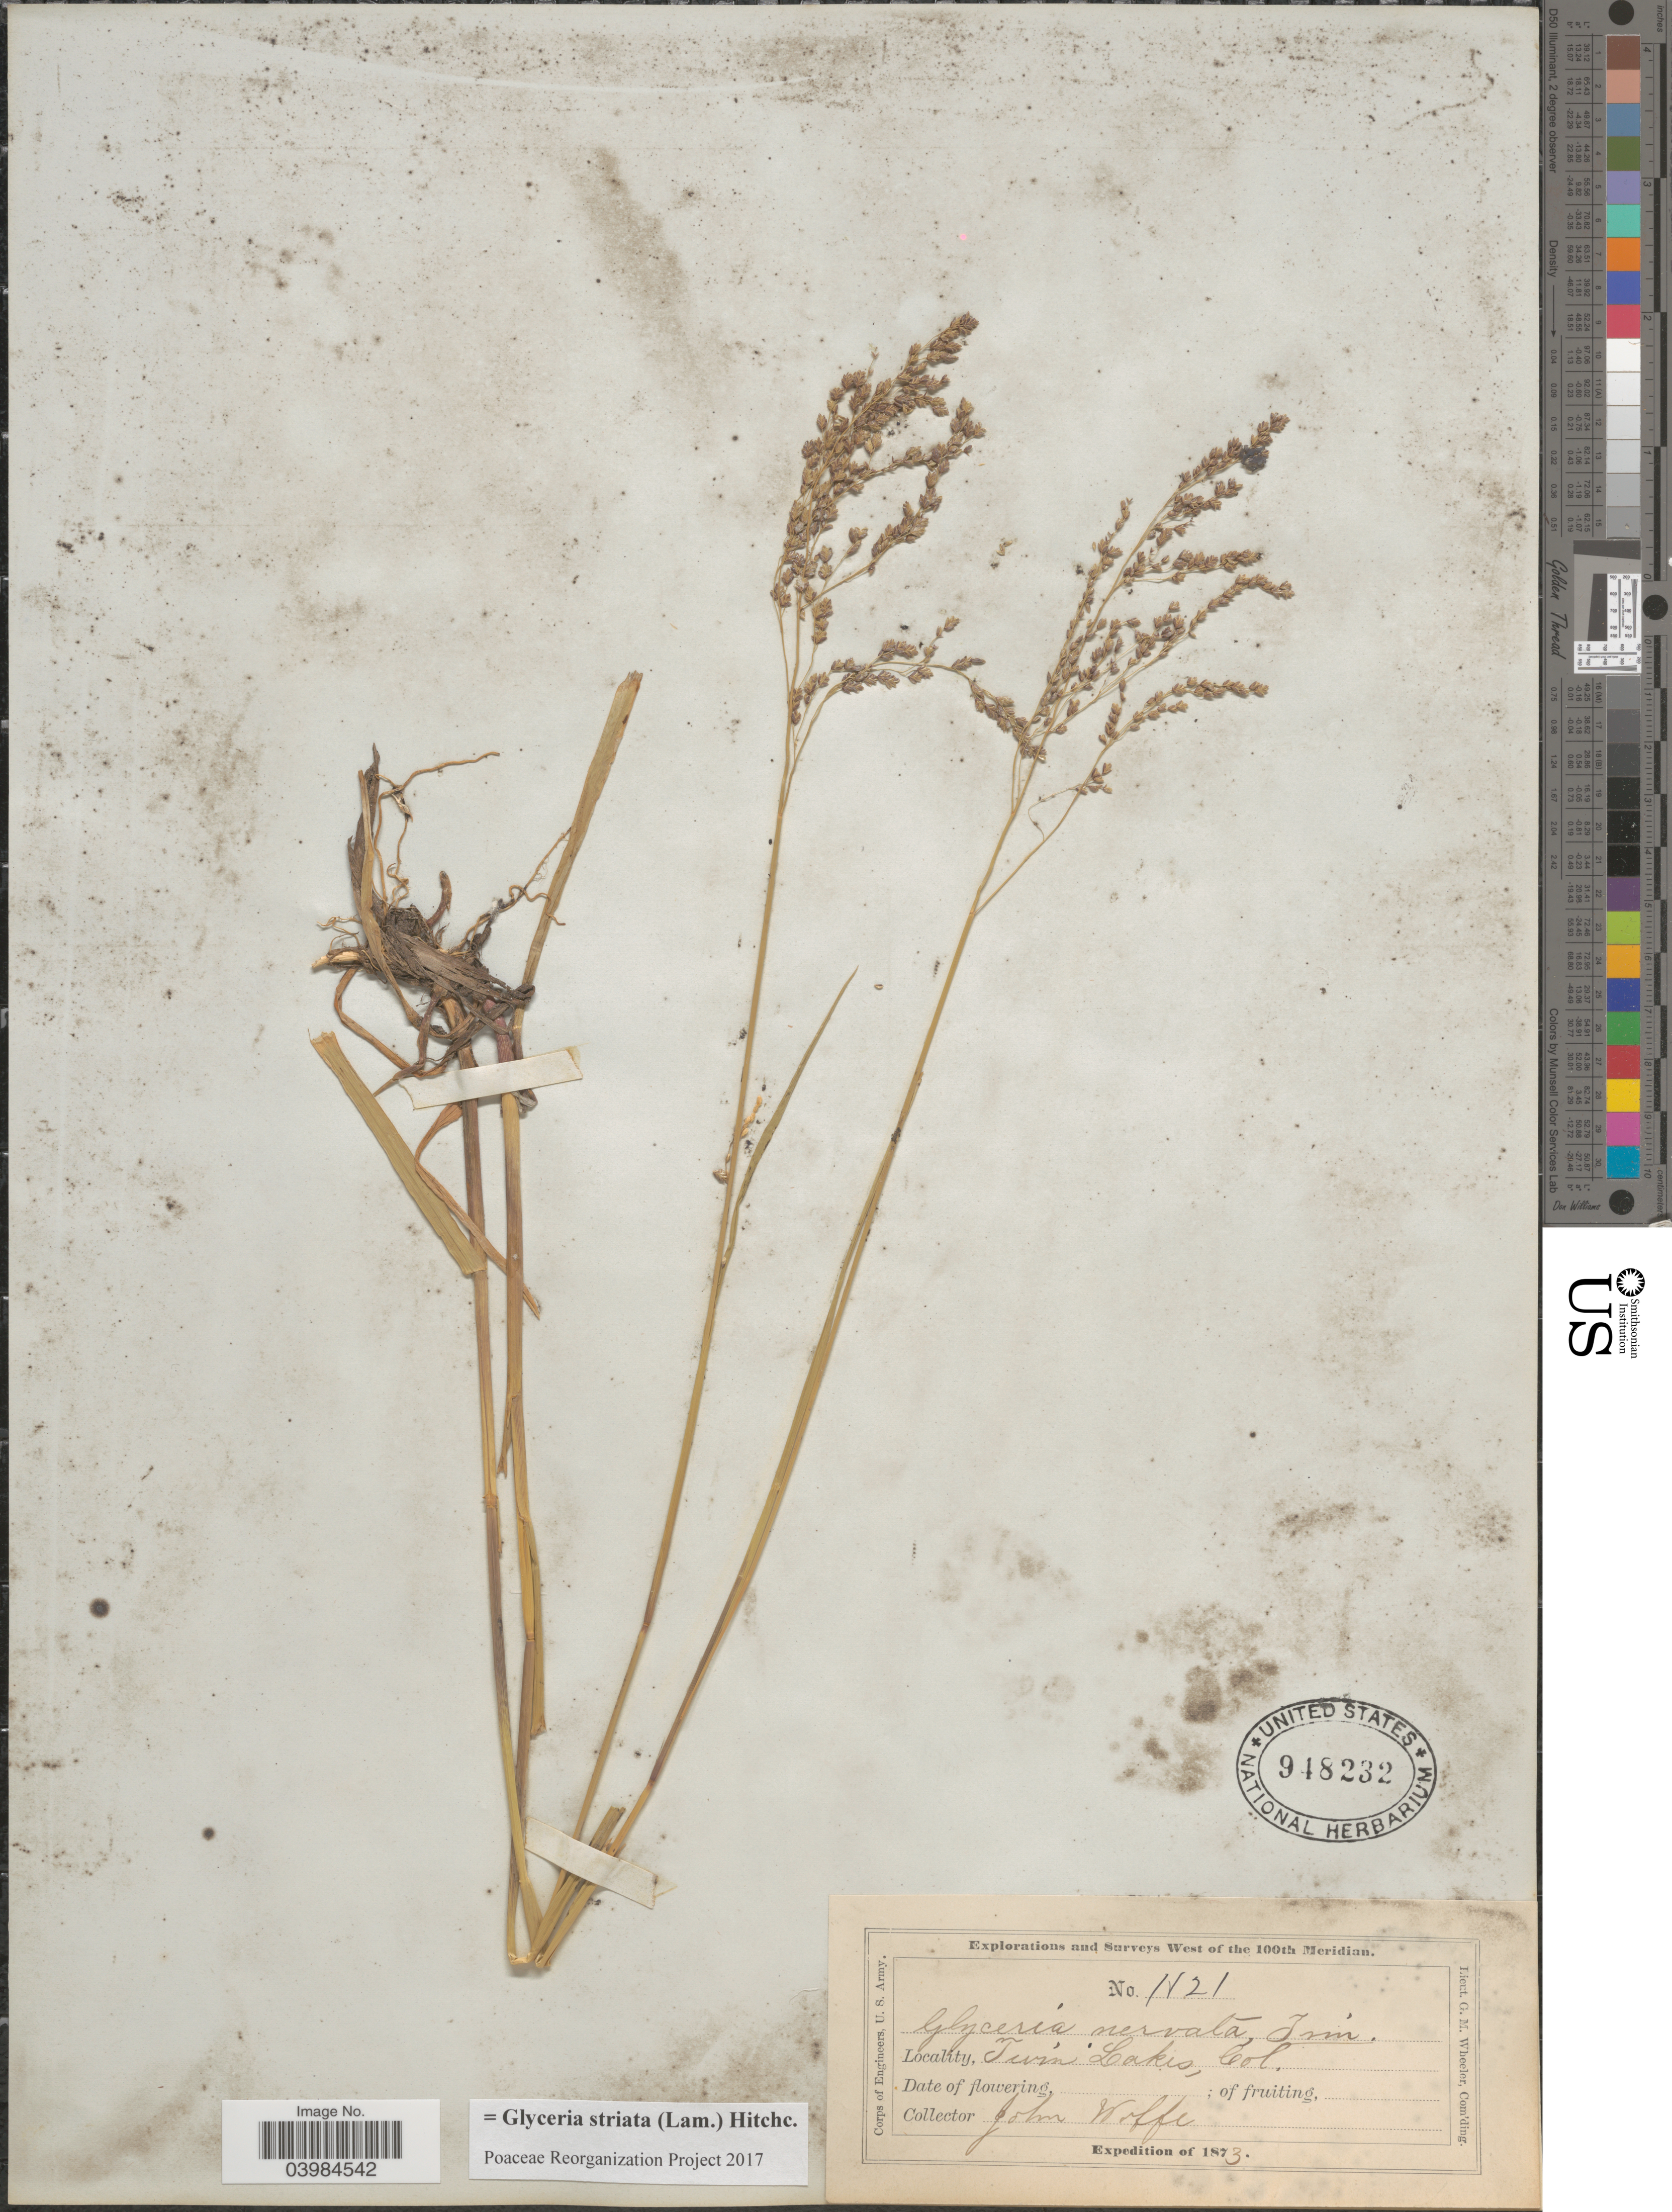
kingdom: Plantae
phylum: Tracheophyta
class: Liliopsida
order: Poales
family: Poaceae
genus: Glyceria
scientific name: Glyceria striata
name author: (Lam.) Hitchc.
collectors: J. Wolfe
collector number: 1121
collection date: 1873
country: United States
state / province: Colorado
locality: Twin Lakes.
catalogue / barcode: US 948232